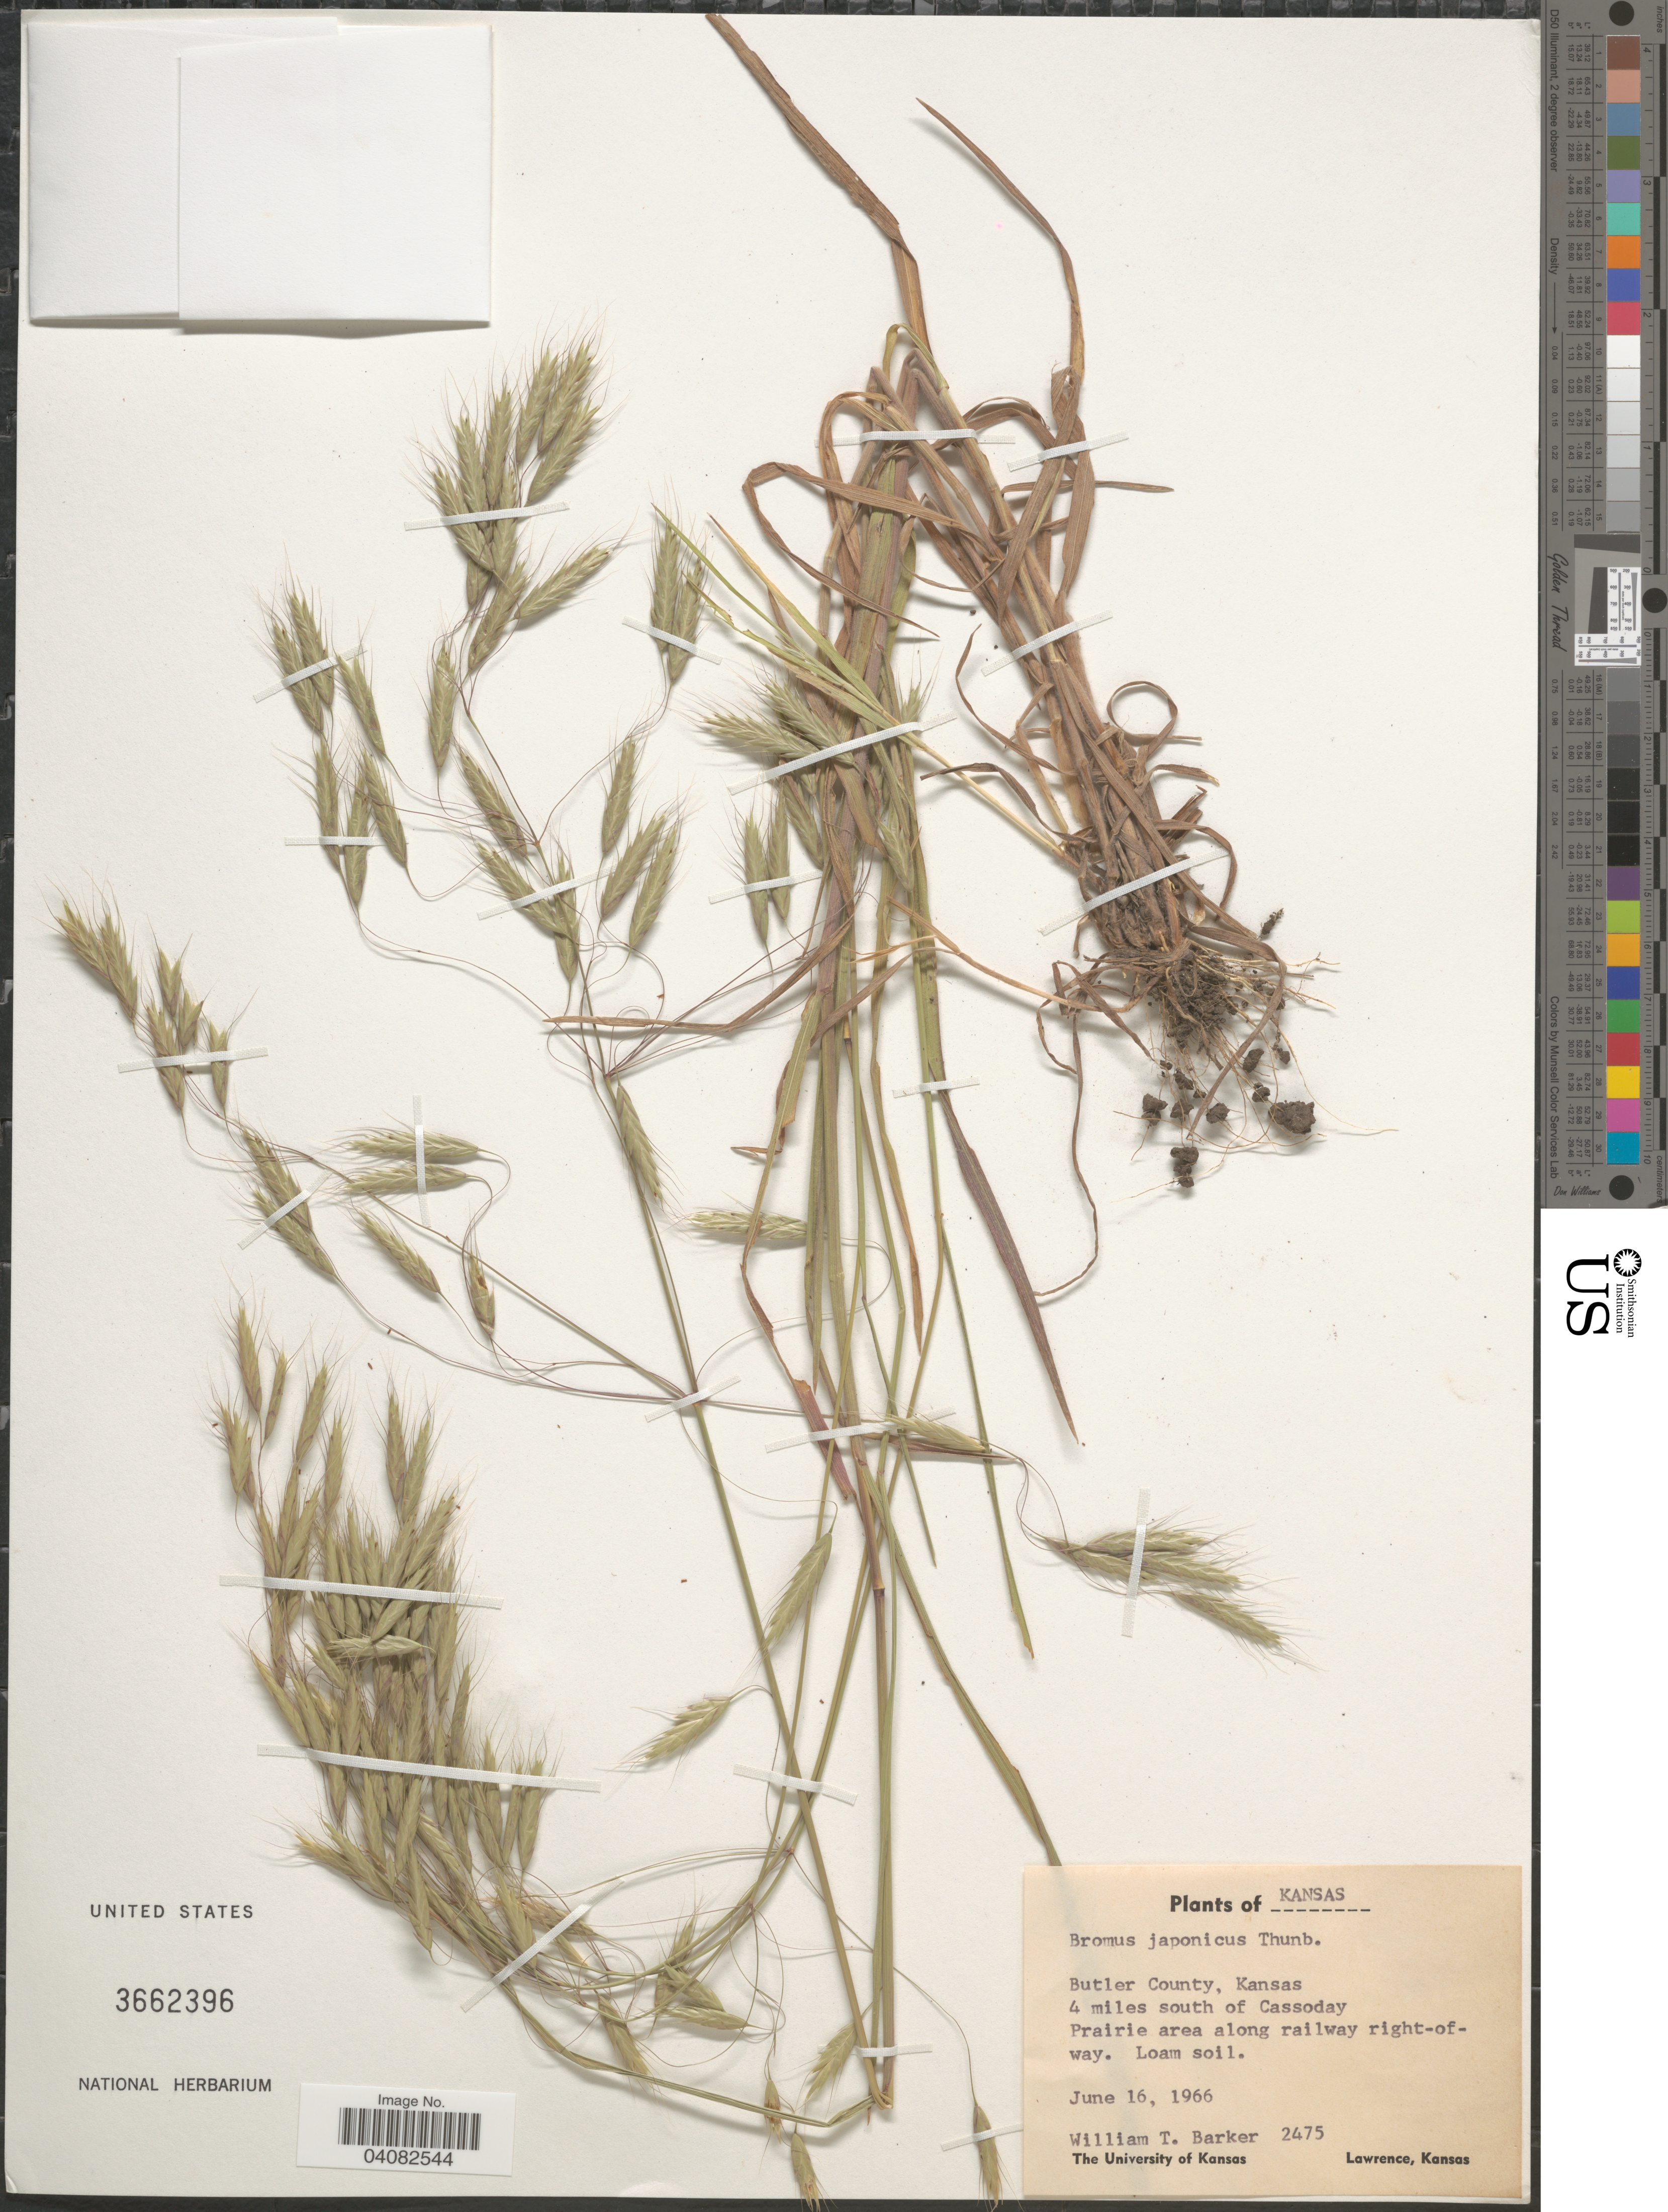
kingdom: Plantae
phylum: Tracheophyta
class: Liliopsida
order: Poales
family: Poaceae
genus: Bromus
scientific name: Bromus japonicus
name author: Houtt.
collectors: W. T. Barker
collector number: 2475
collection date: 1966-06-16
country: United States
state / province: Kansas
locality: Butler County. 4 miles south of Cassoday Prairie area along railway right-of-way.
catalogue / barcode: US 3662396